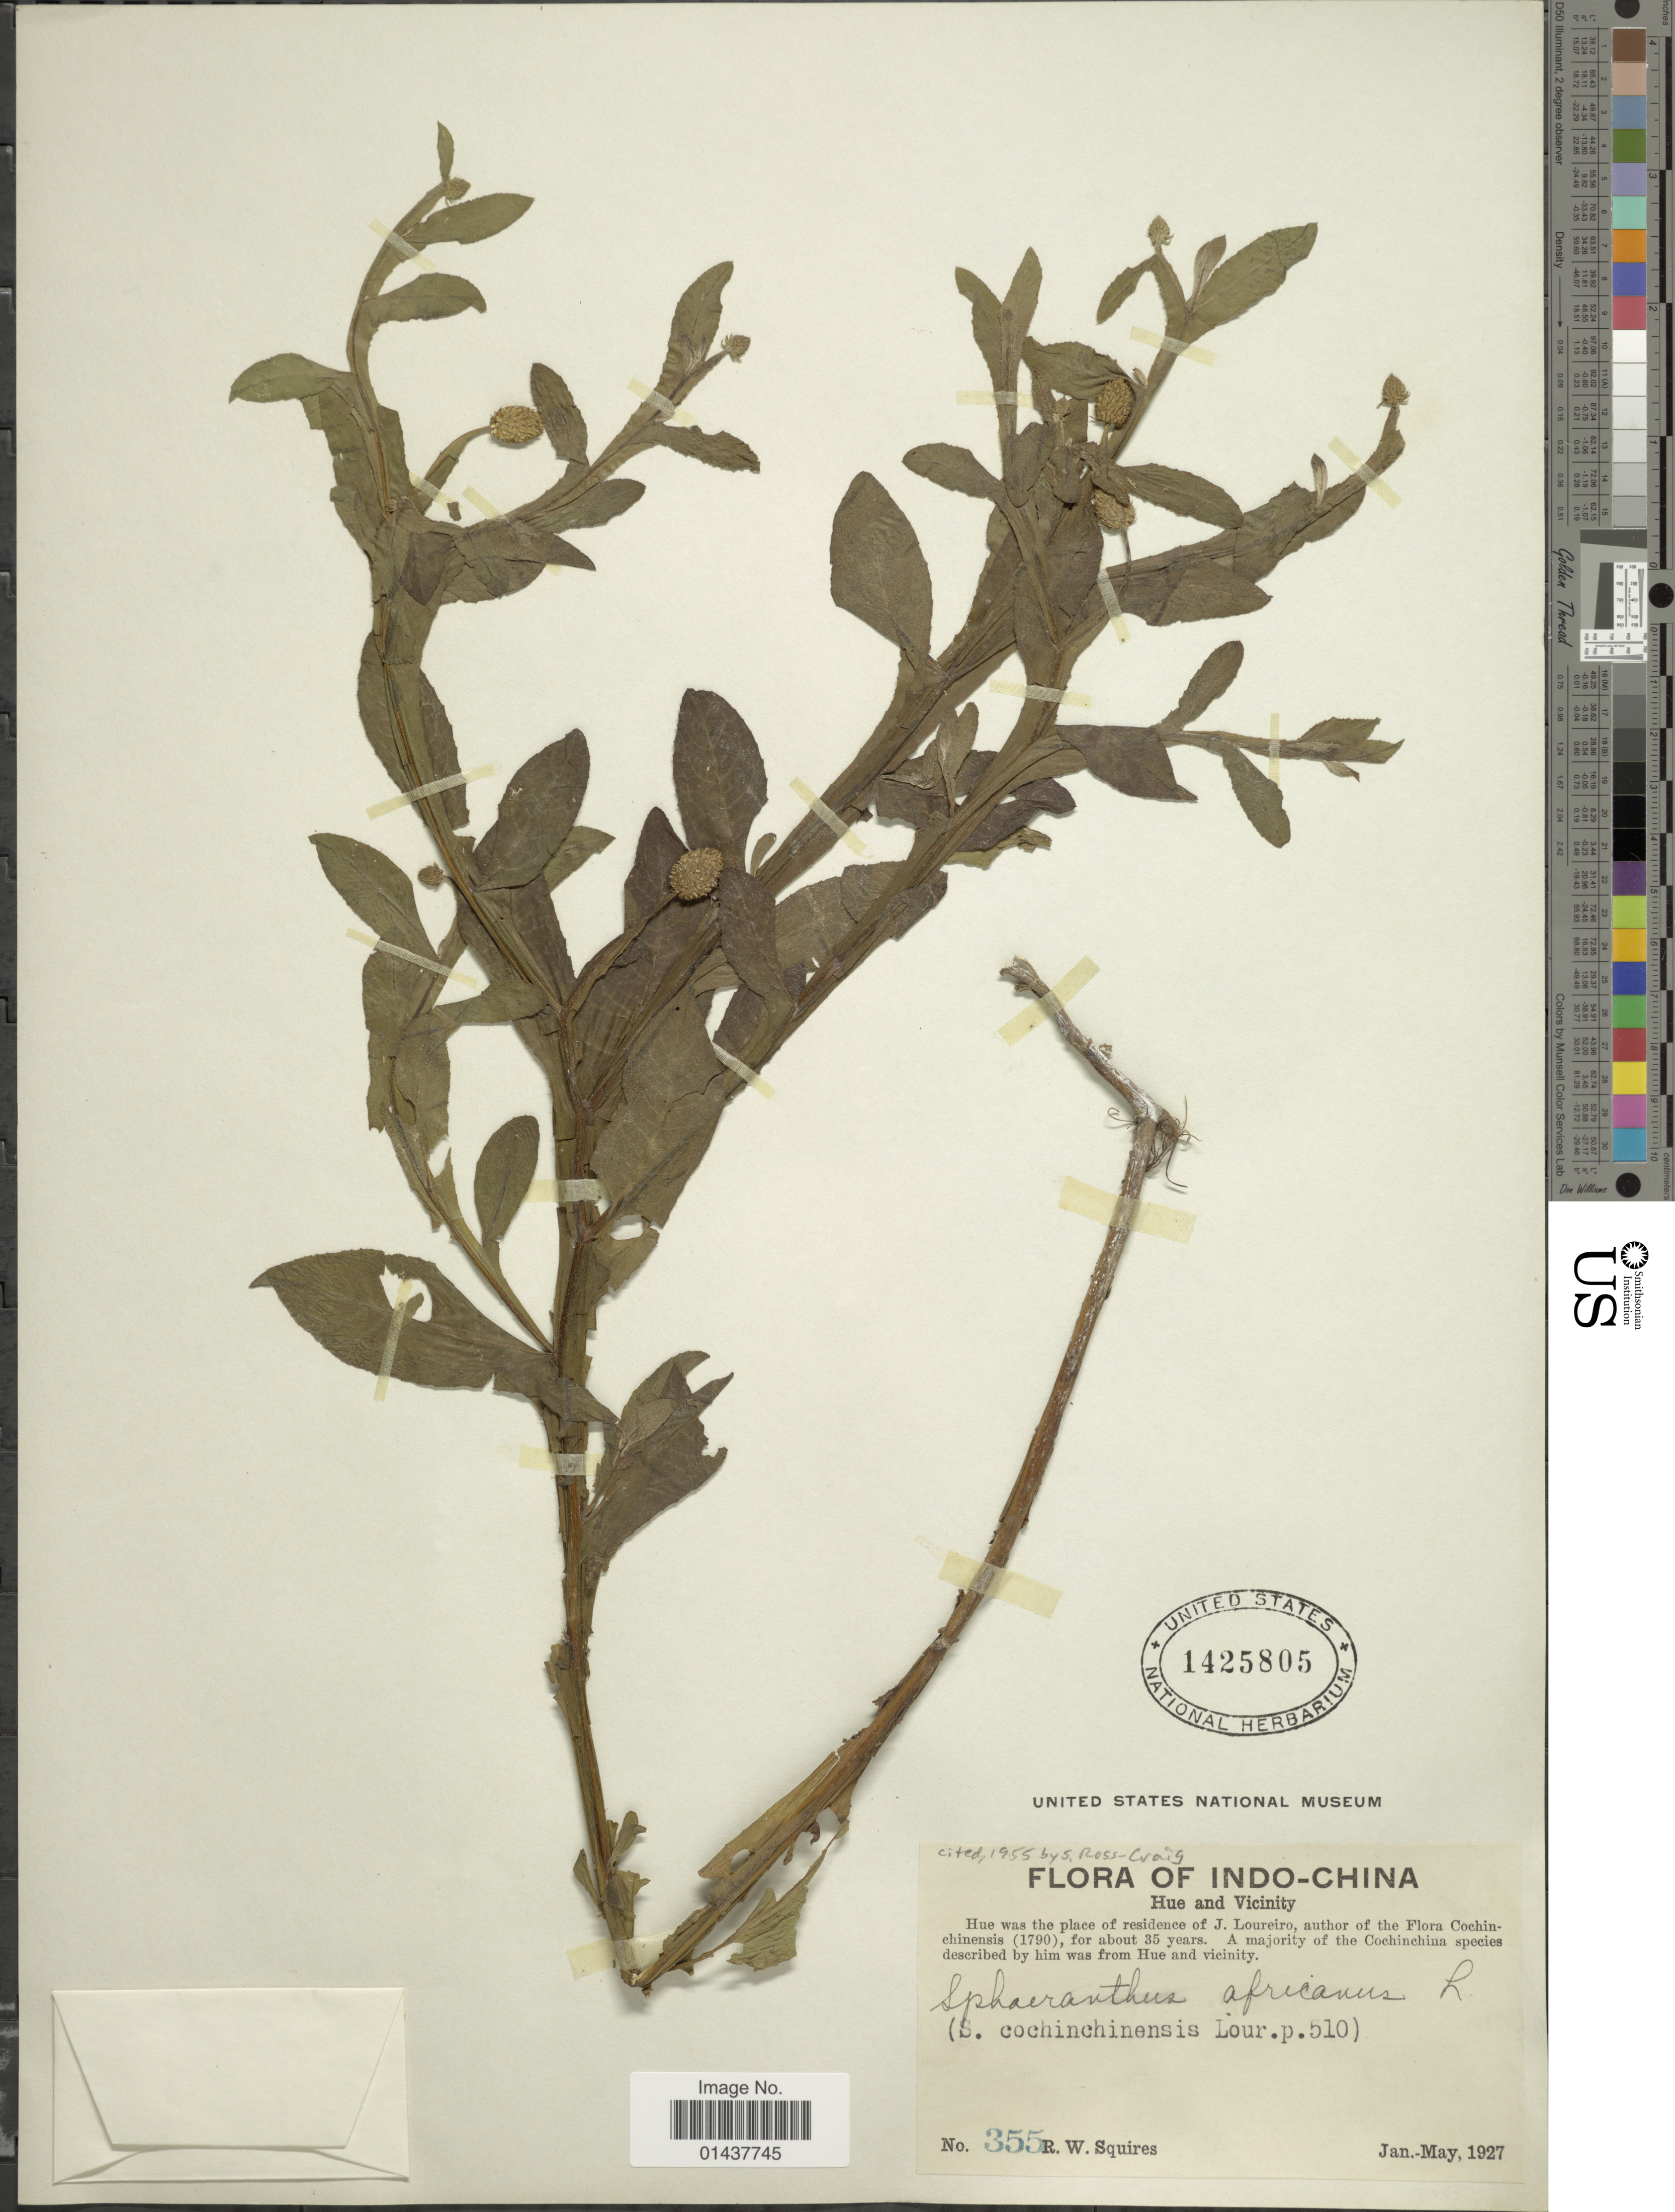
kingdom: Plantae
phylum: Tracheophyta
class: Magnoliopsida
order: Asterales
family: Asteraceae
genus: Sphaeranthus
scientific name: Sphaeranthus africanus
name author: L.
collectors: R. Squires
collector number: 355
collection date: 1927-01/1927-05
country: Vietnam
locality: Indo-China, Hue and Vicinity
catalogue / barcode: US 1425805